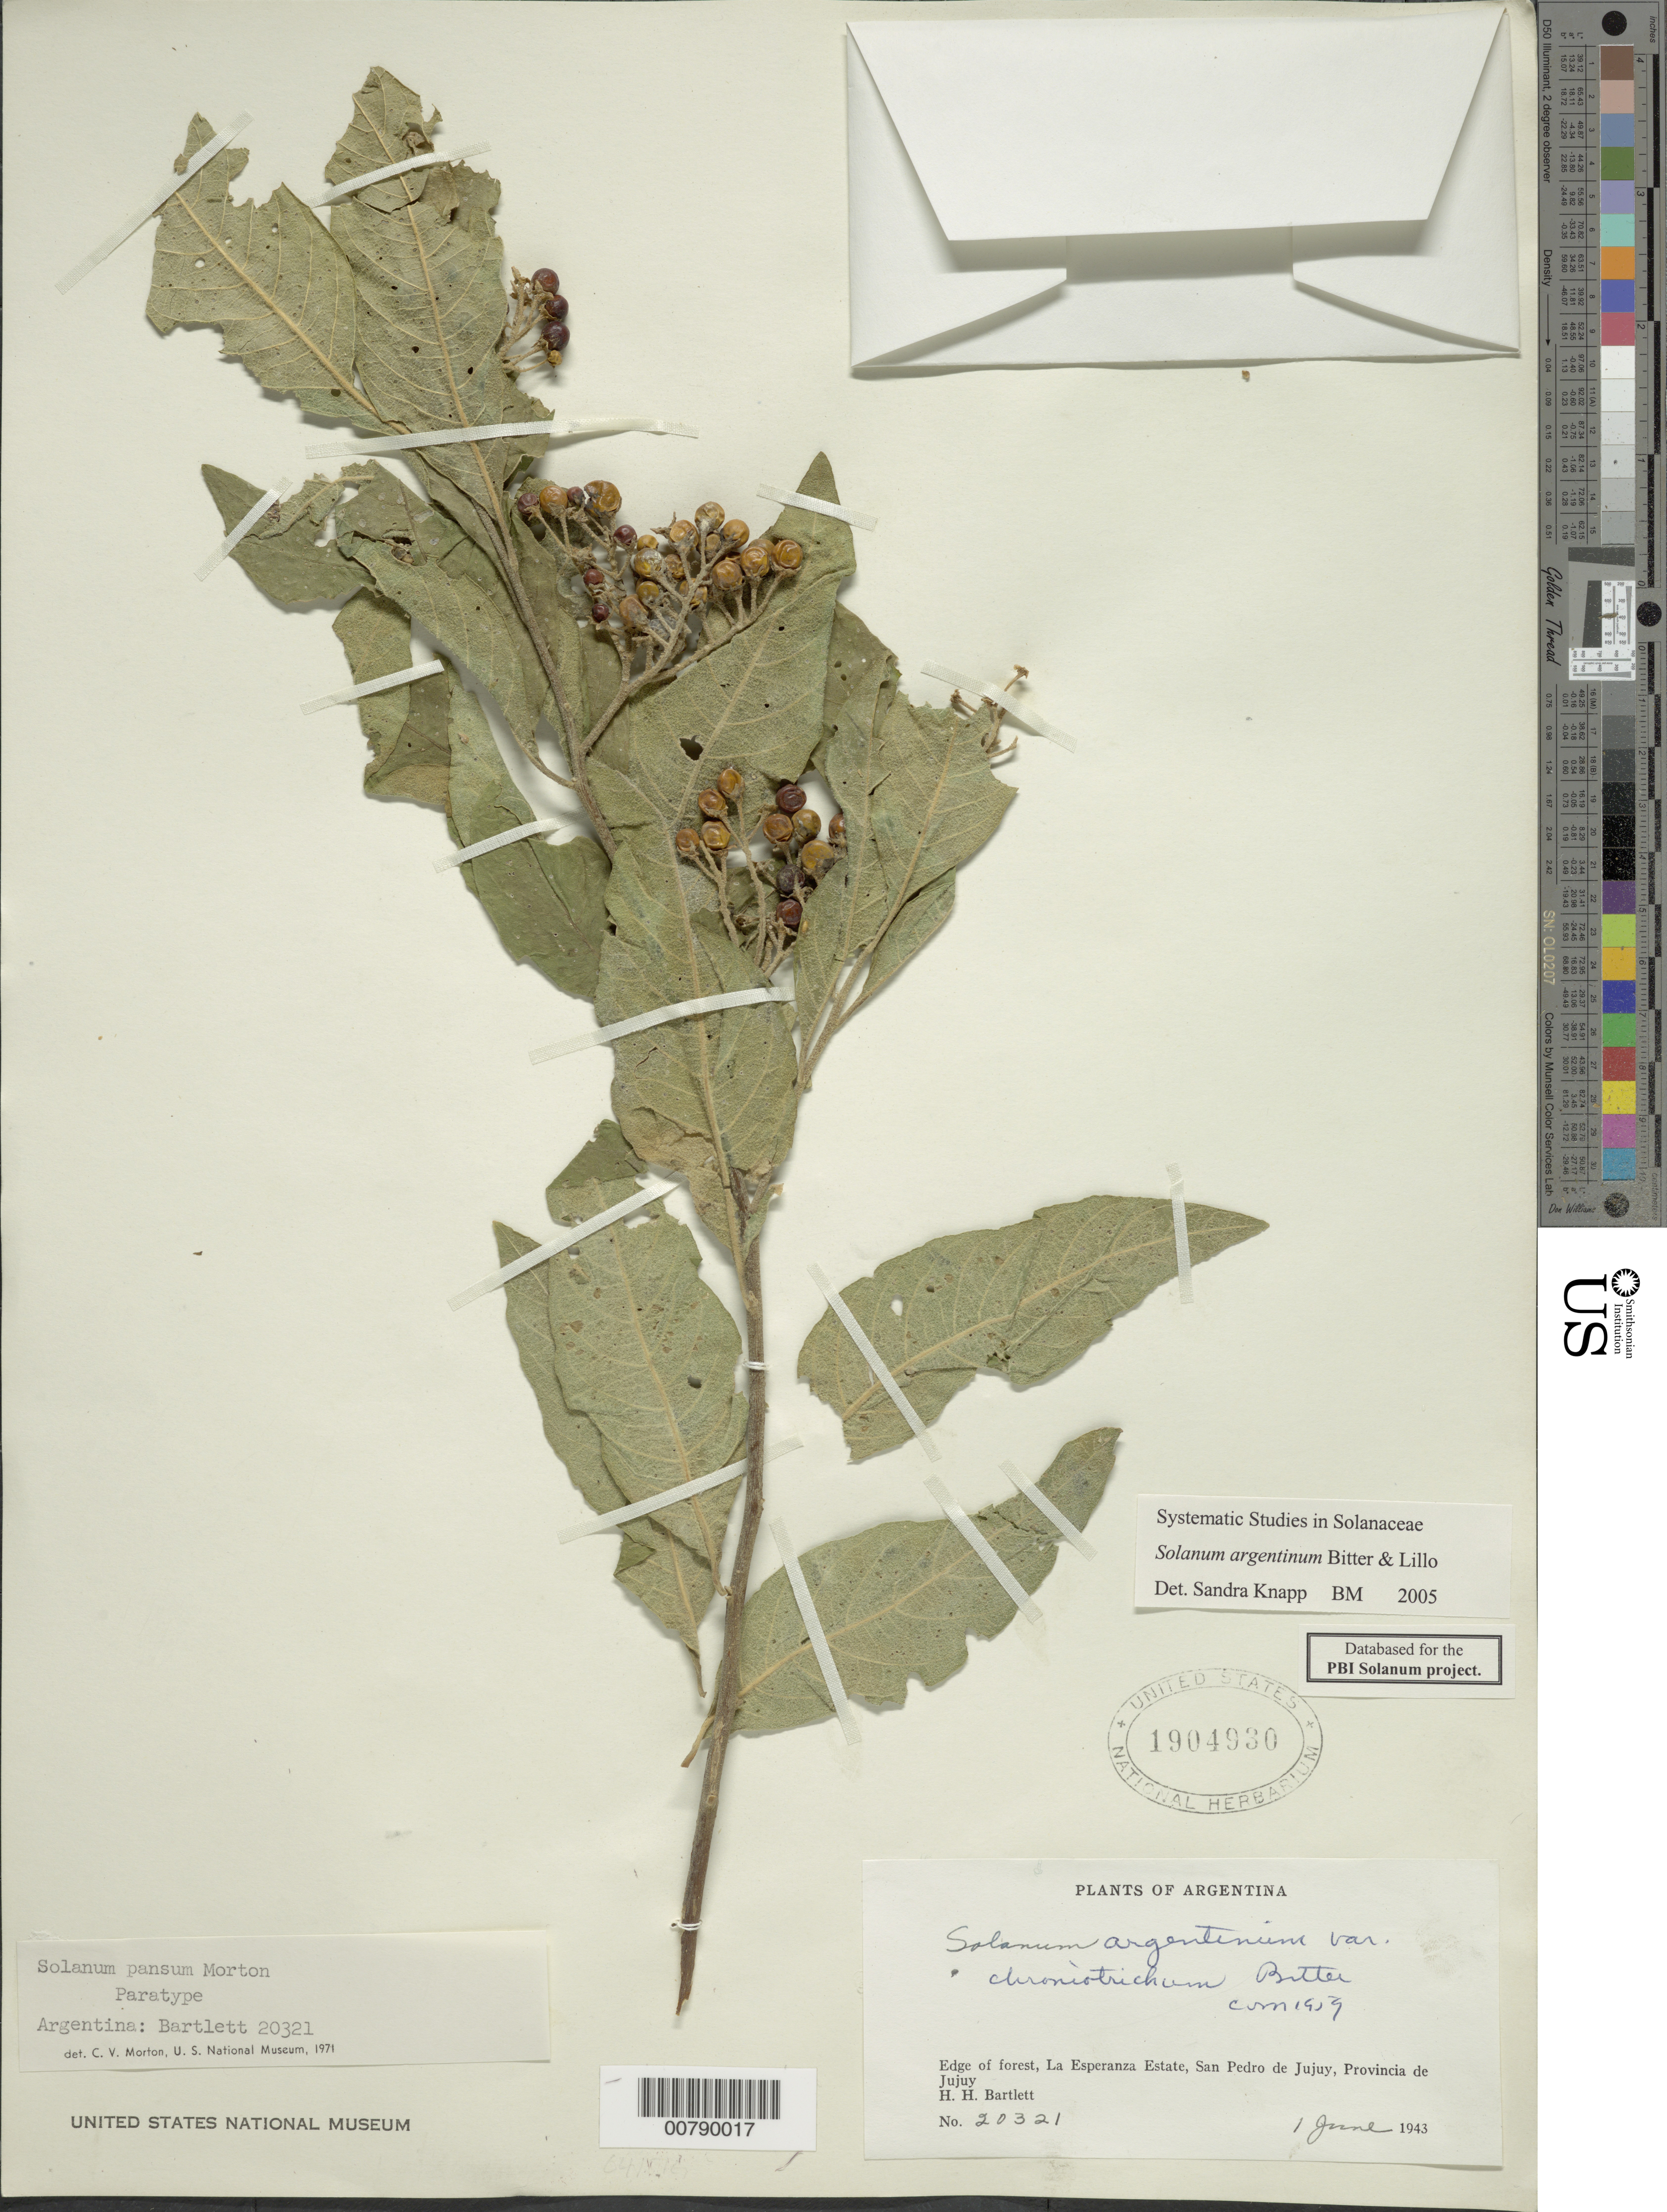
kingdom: Plantae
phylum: Tracheophyta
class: Magnoliopsida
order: Solanales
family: Solanaceae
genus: Solanum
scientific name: Solanum argentinum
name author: Bitter & Lillo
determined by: Knapp, S. D.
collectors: H. H. Bartlett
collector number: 20321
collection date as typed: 1 Jun 1943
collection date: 1943-06-01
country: Argentina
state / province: Jujuy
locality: La Esperanza Estate, San Pedro de Jujuy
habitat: edge of forest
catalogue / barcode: US 1904930